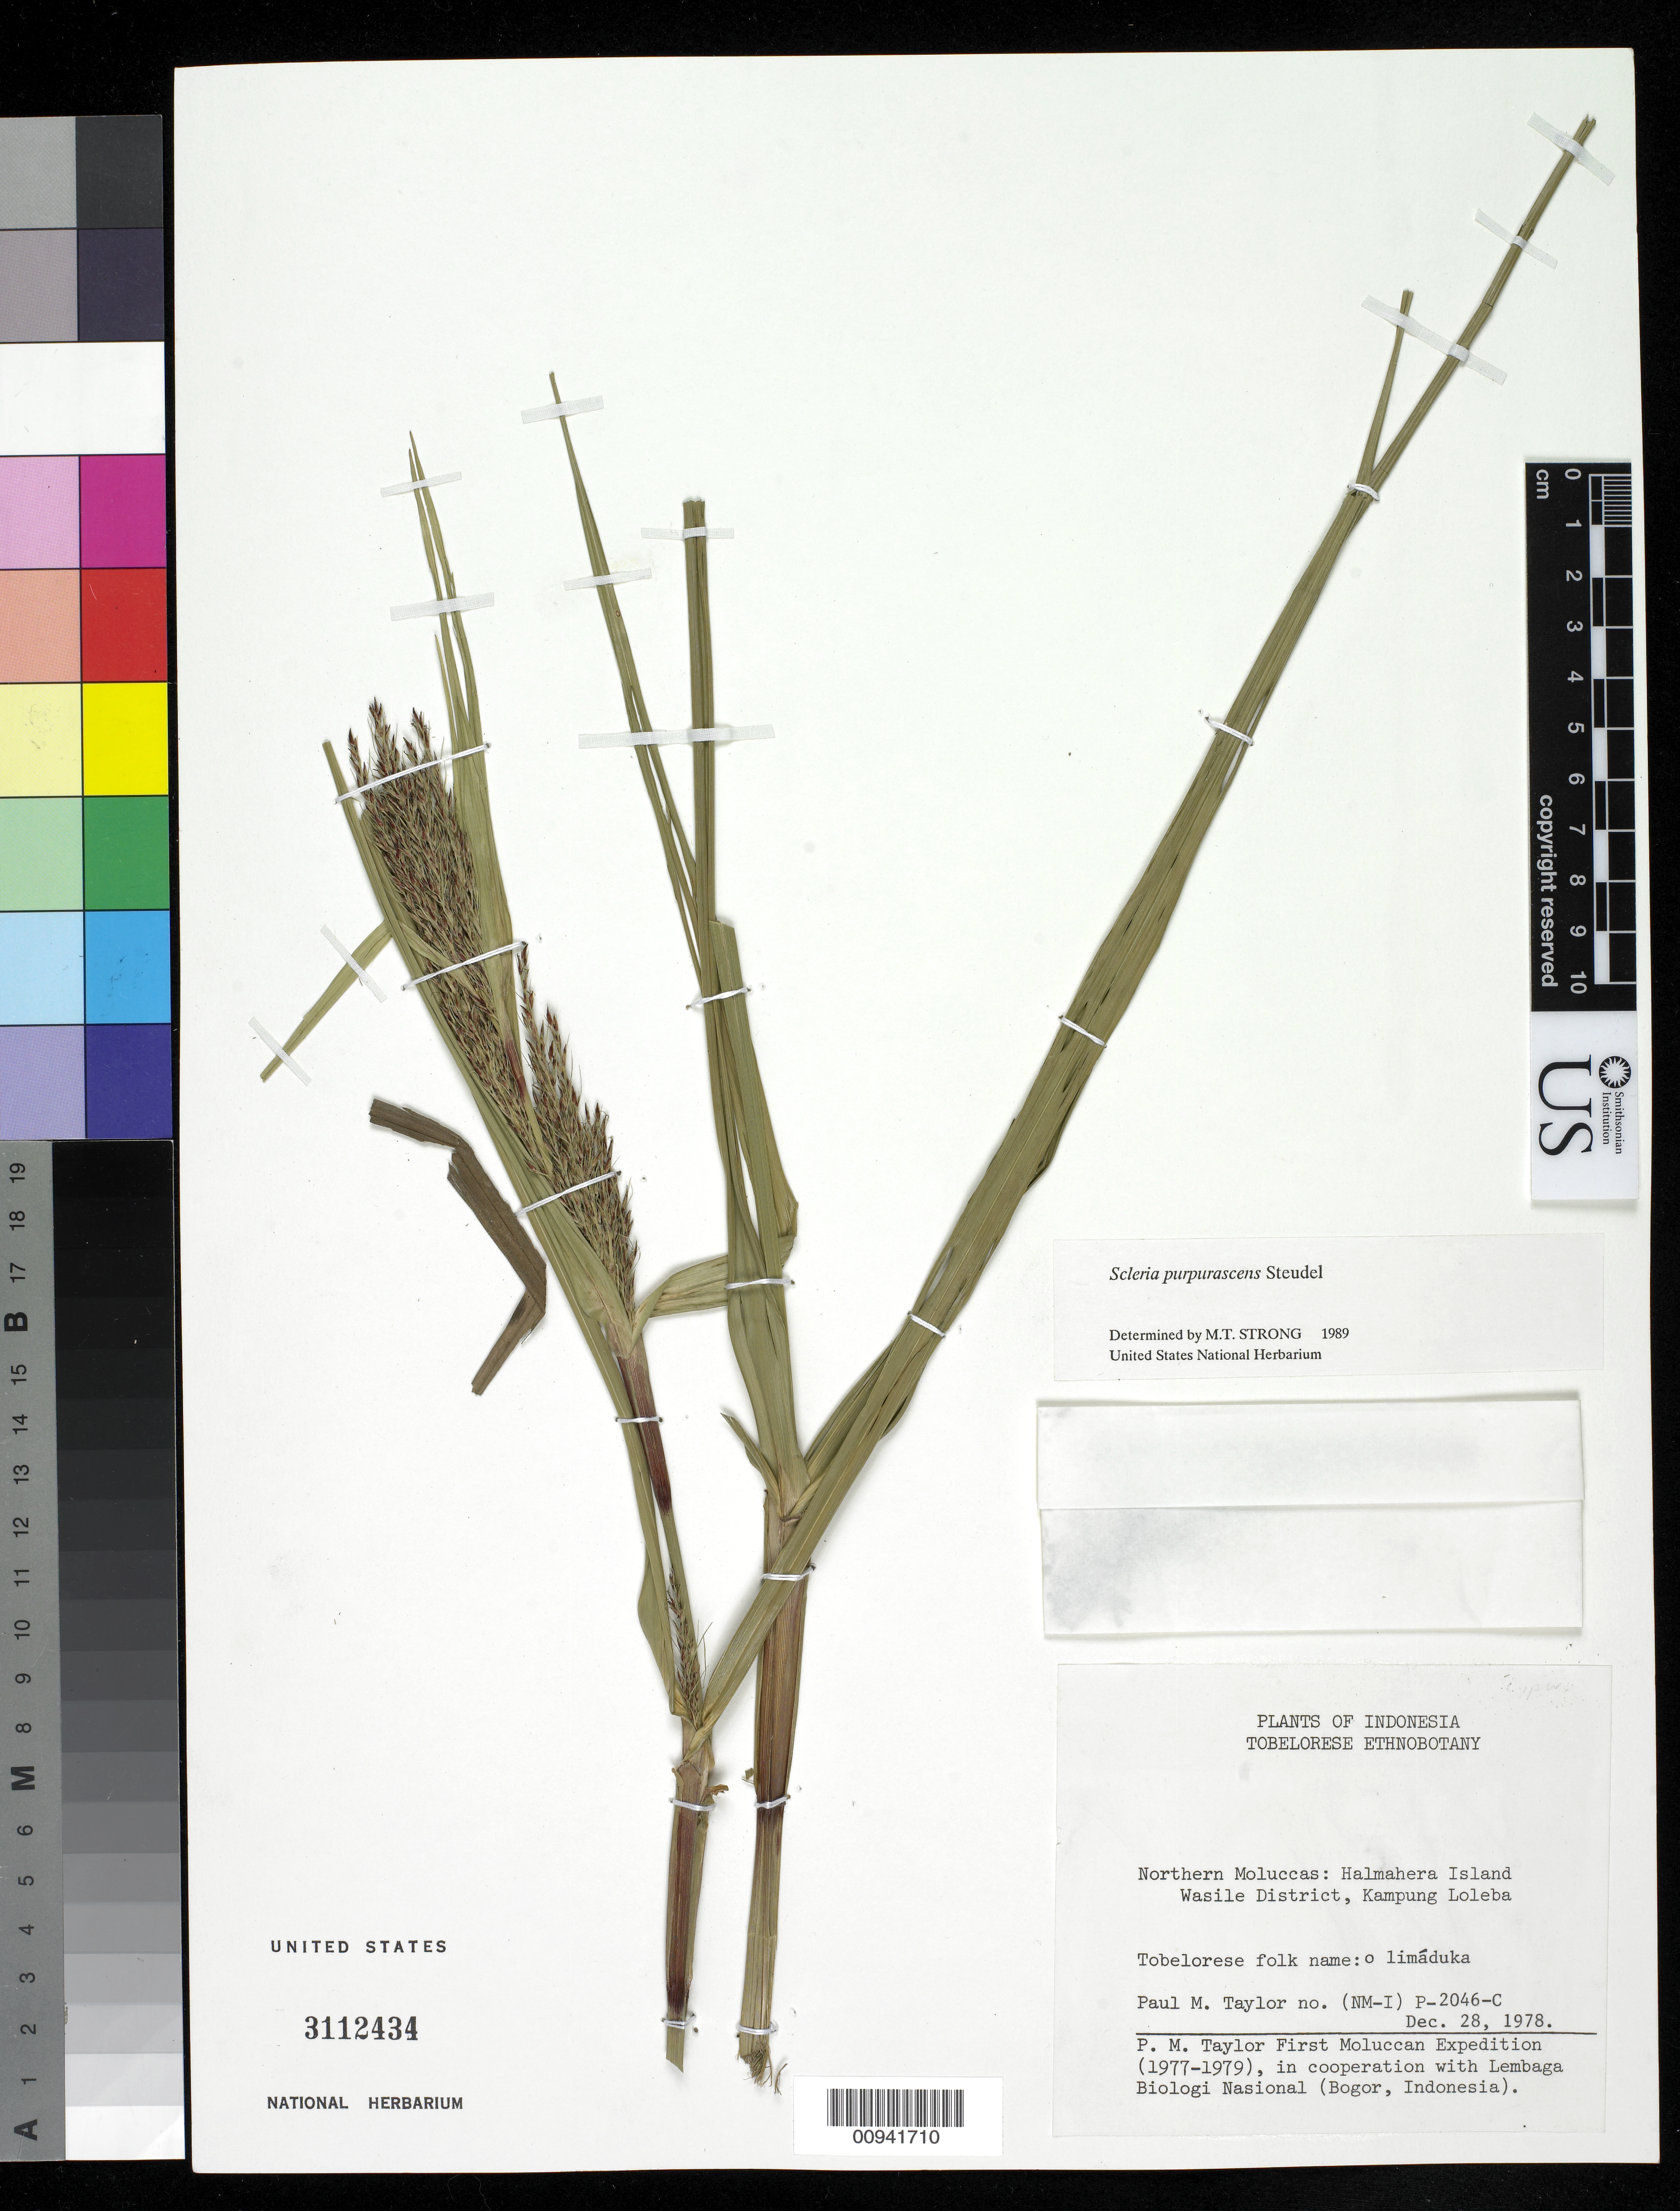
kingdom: Plantae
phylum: Tracheophyta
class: Liliopsida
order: Poales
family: Cyperaceae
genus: Scleria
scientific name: Scleria purpurascens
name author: Steud.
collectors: P. M. Taylor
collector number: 2046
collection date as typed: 28 Dec 1978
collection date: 1978-12-28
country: Indonesia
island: Halmahera I.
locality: Wasile District, Kampung Loleba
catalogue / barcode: US 3112434